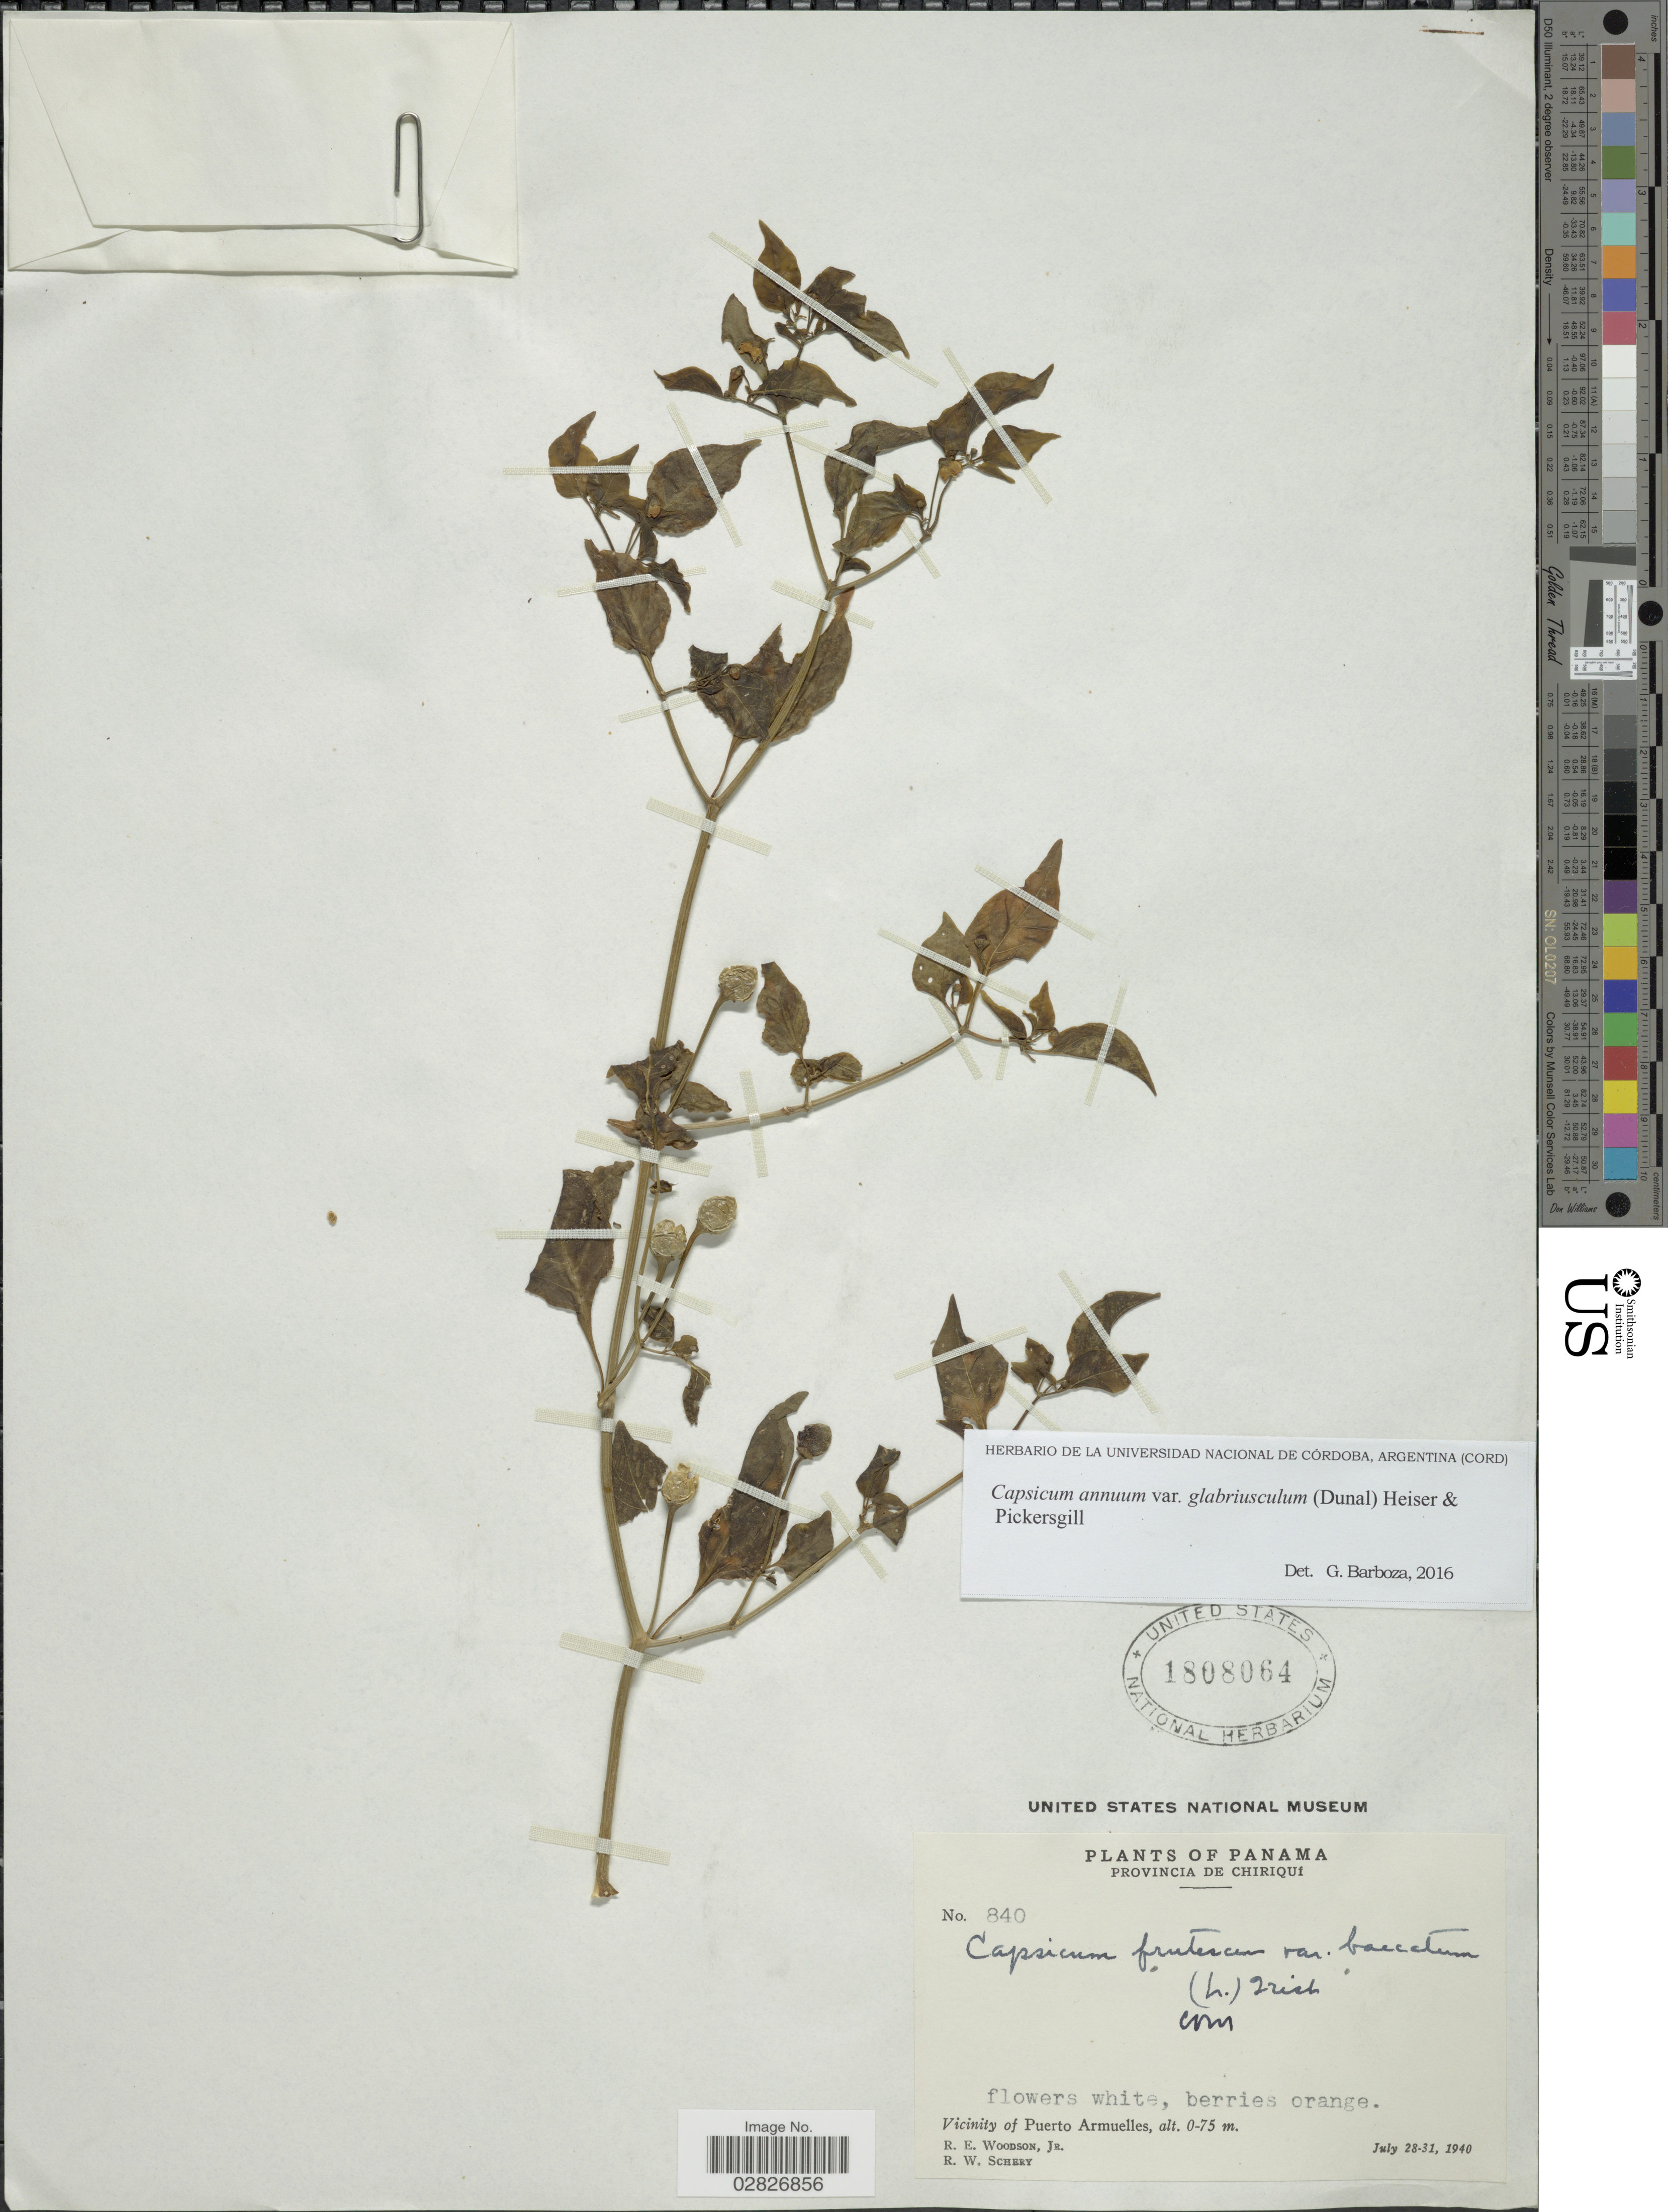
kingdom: Plantae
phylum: Tracheophyta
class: Magnoliopsida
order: Solanales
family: Solanaceae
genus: Capsicum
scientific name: Capsicum annuum var. glabriusculum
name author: (Dunal) Heiser & Pickersgill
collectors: R. E. Woodson & R. W. Schery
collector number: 840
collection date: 1940-07-28/1940-07-31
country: Panama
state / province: Chiriqui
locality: Vicinity of Puerto Armuelles.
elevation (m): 0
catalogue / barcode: US 1808064